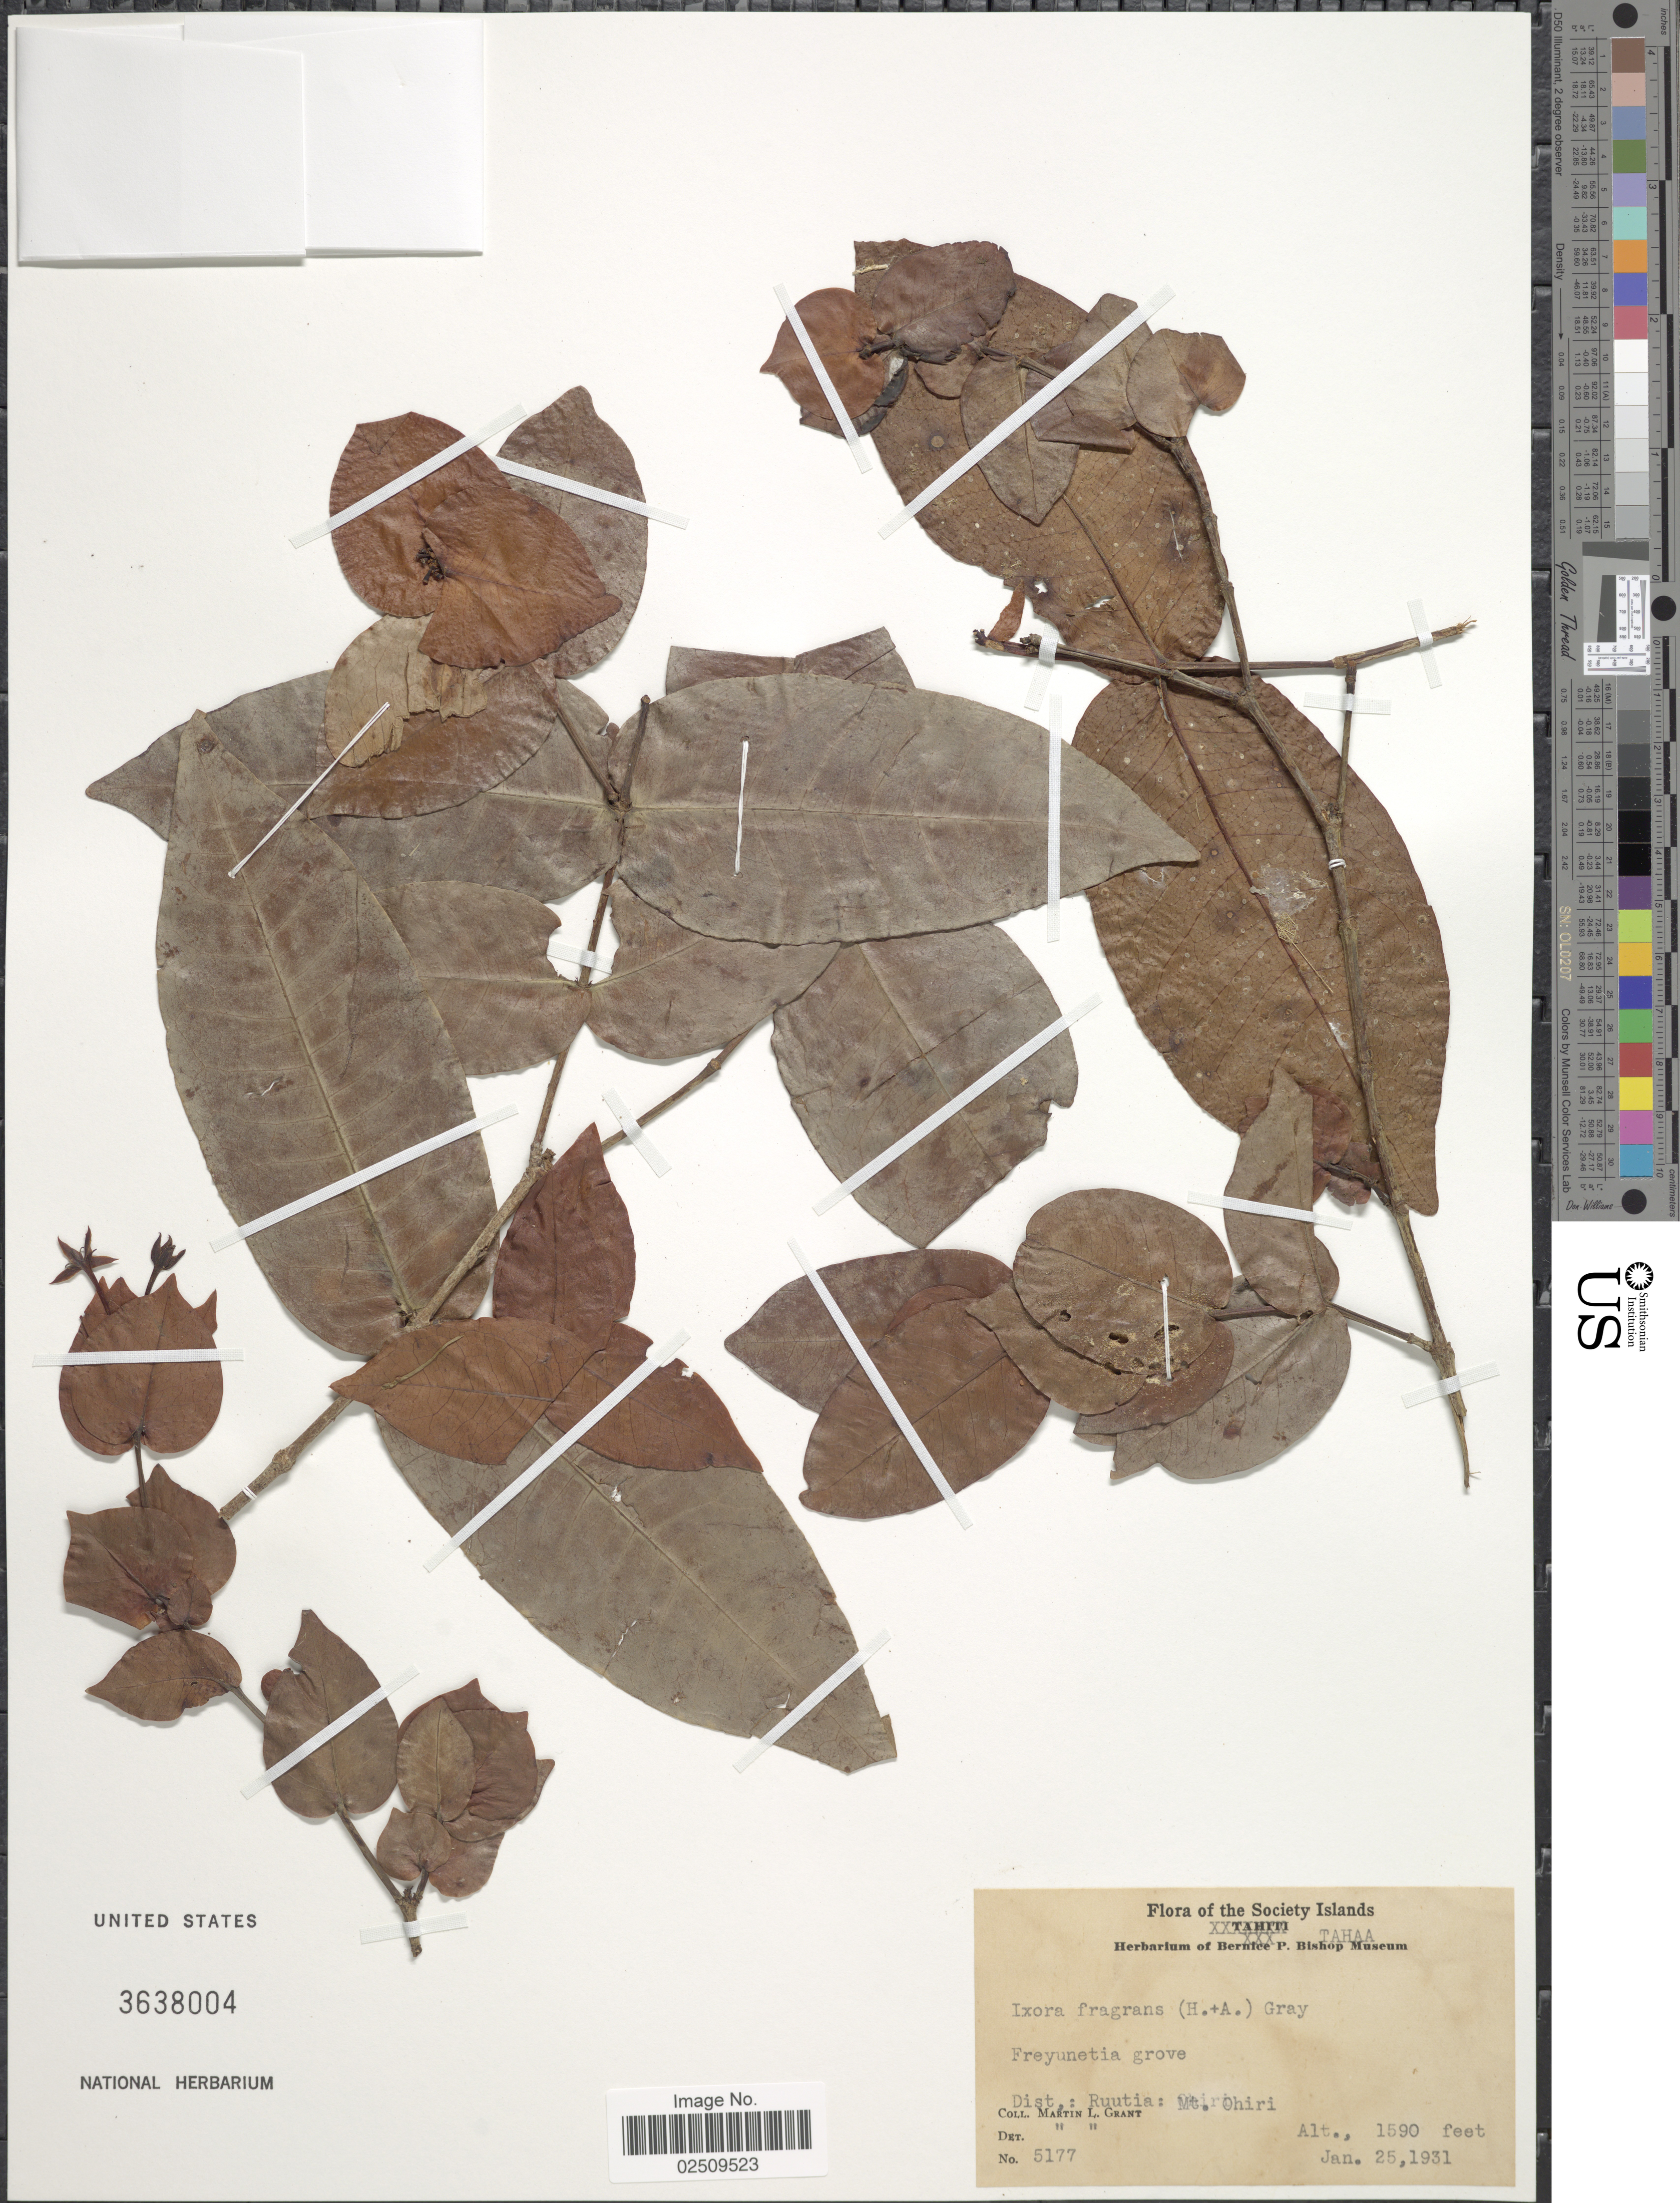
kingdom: Plantae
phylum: Tracheophyta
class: Magnoliopsida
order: Gentianales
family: Rubiaceae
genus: Ixora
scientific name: Ixora fragrans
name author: (Hook. & Arn.) A. Gray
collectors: M. L. Grant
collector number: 5177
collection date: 1931-01-25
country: French Polynesia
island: Tahaa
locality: The Society Islands, Tahaa, Freyunetia grove, Dist: Ruutia: Mt Ohiri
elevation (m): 485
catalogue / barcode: US 3638004